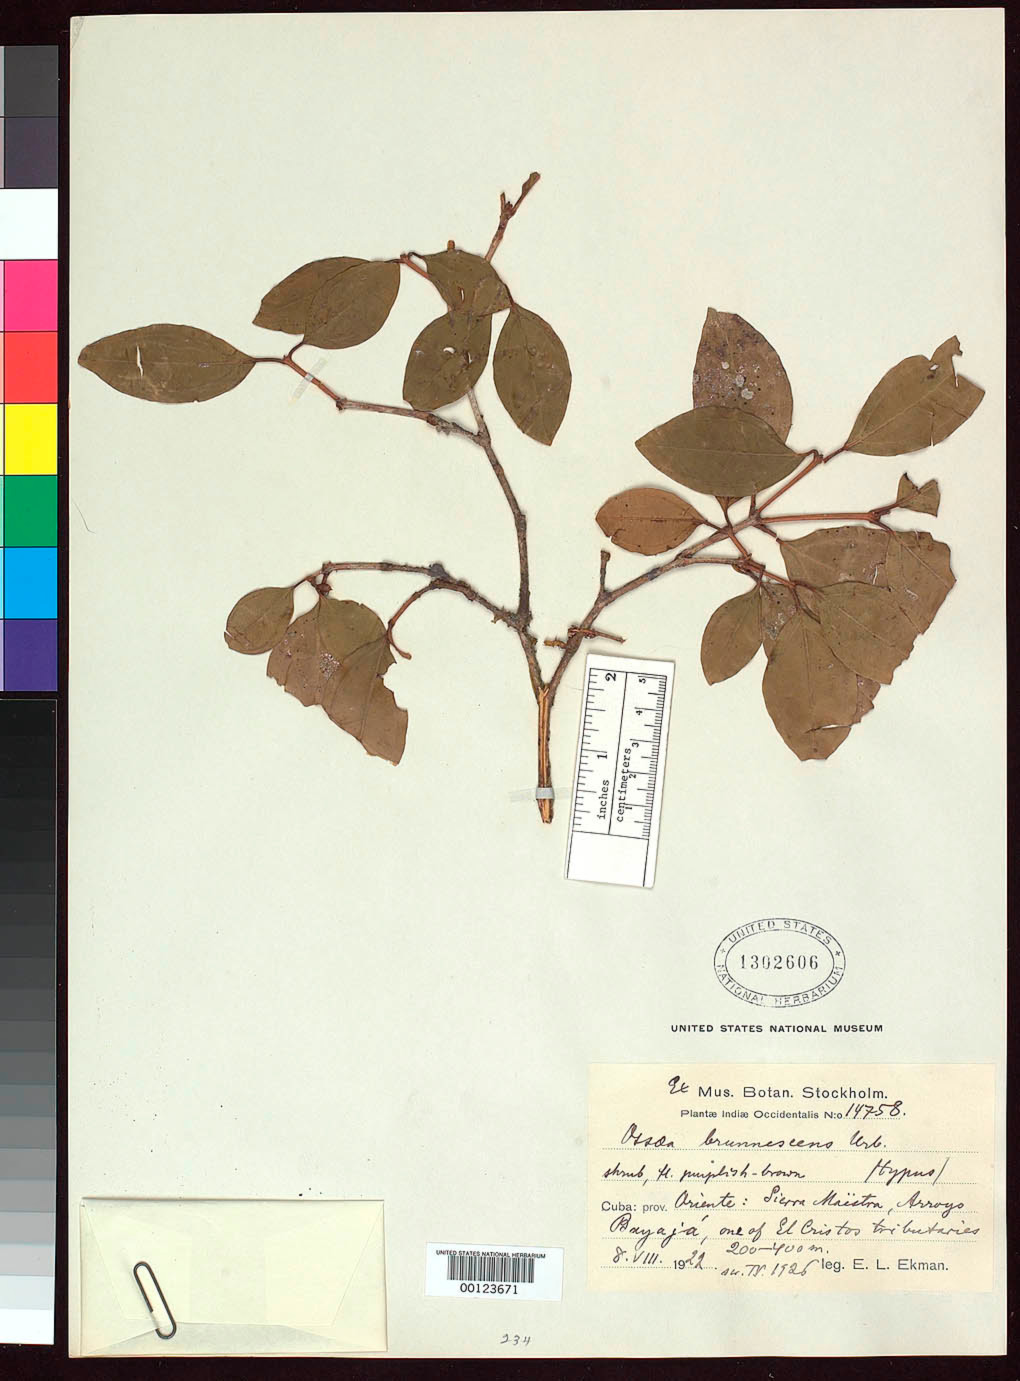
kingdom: Plantae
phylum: Tracheophyta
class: Magnoliopsida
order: Myrtales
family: Melastomataceae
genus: Ossaea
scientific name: Ossaea brunescens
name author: Urb.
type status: Isotype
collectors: E. L. Ekman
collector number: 14758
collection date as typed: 08 Aug 1922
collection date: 1922-08-08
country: Cuba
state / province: Oriente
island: Greater Antilles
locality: Sierra Maestra, Bayaja (in El Cristo) Influentem.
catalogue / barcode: US 1302606